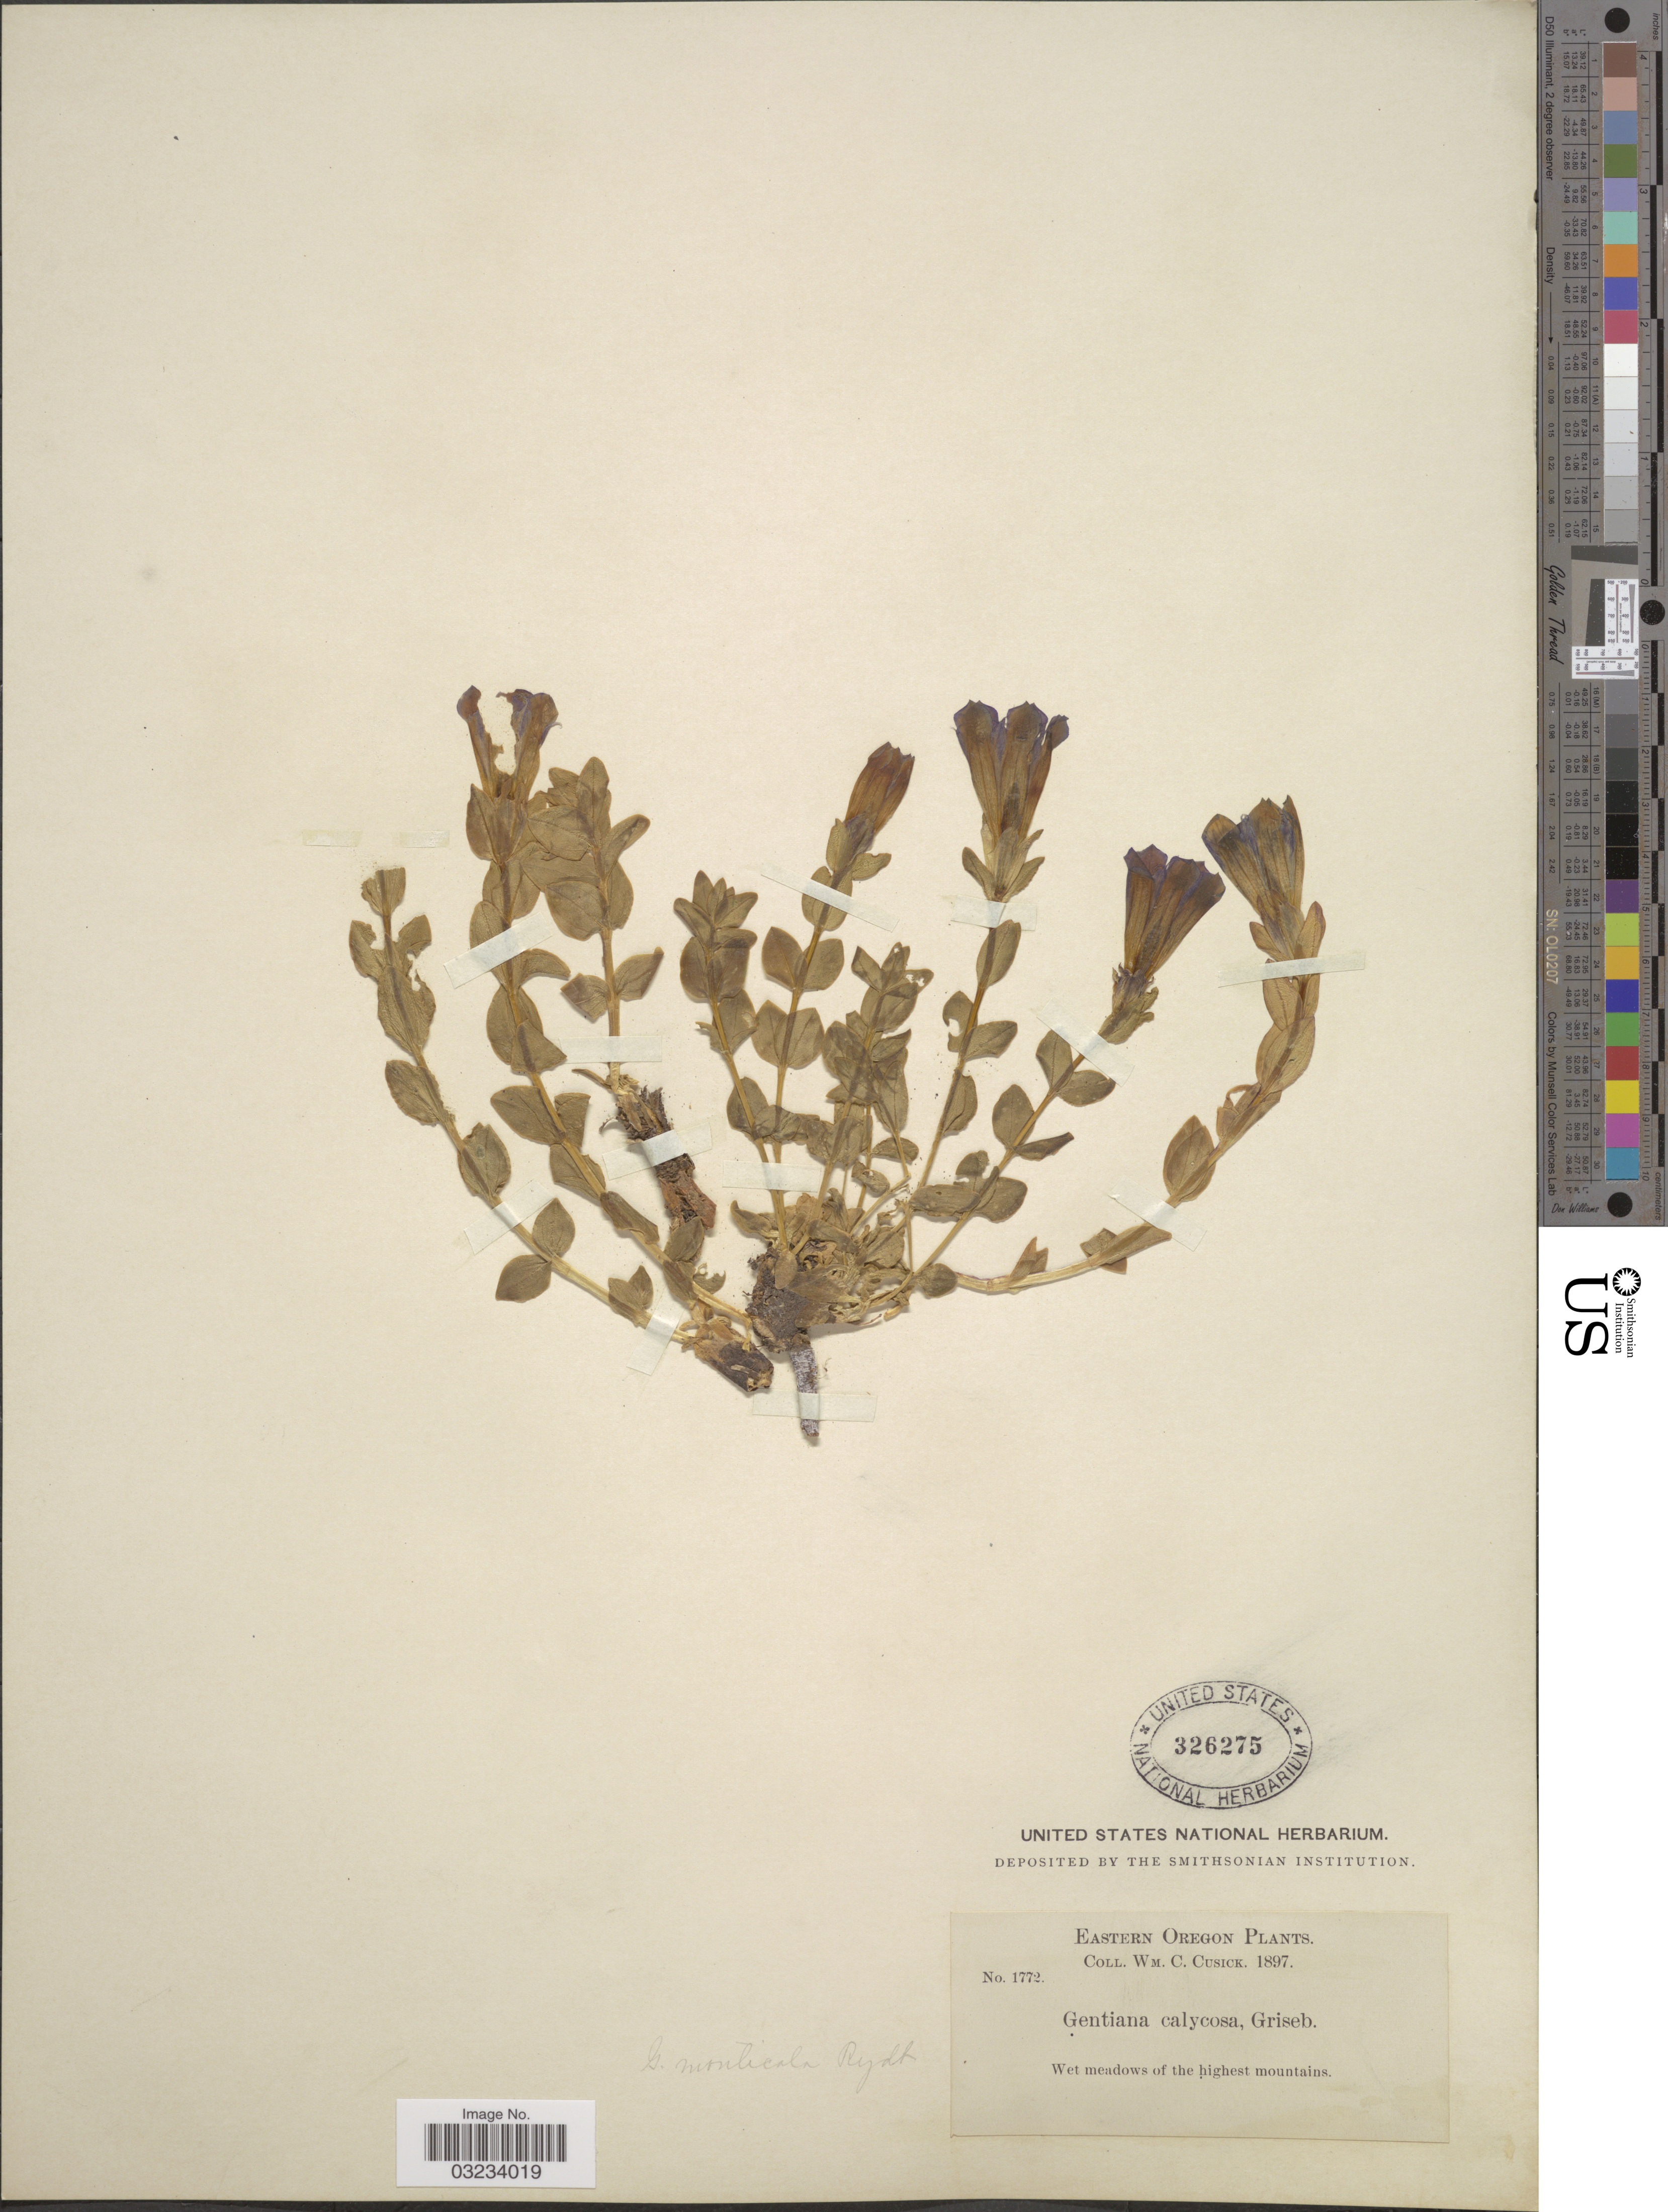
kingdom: Plantae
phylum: Tracheophyta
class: Magnoliopsida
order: Gentianales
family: Gentianaceae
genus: Gentiana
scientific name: Gentiana calycosa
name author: Griseb.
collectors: W. C. Cusick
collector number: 1772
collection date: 1897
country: United States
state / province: Oregon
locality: Eastern Oregon.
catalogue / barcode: US 326275